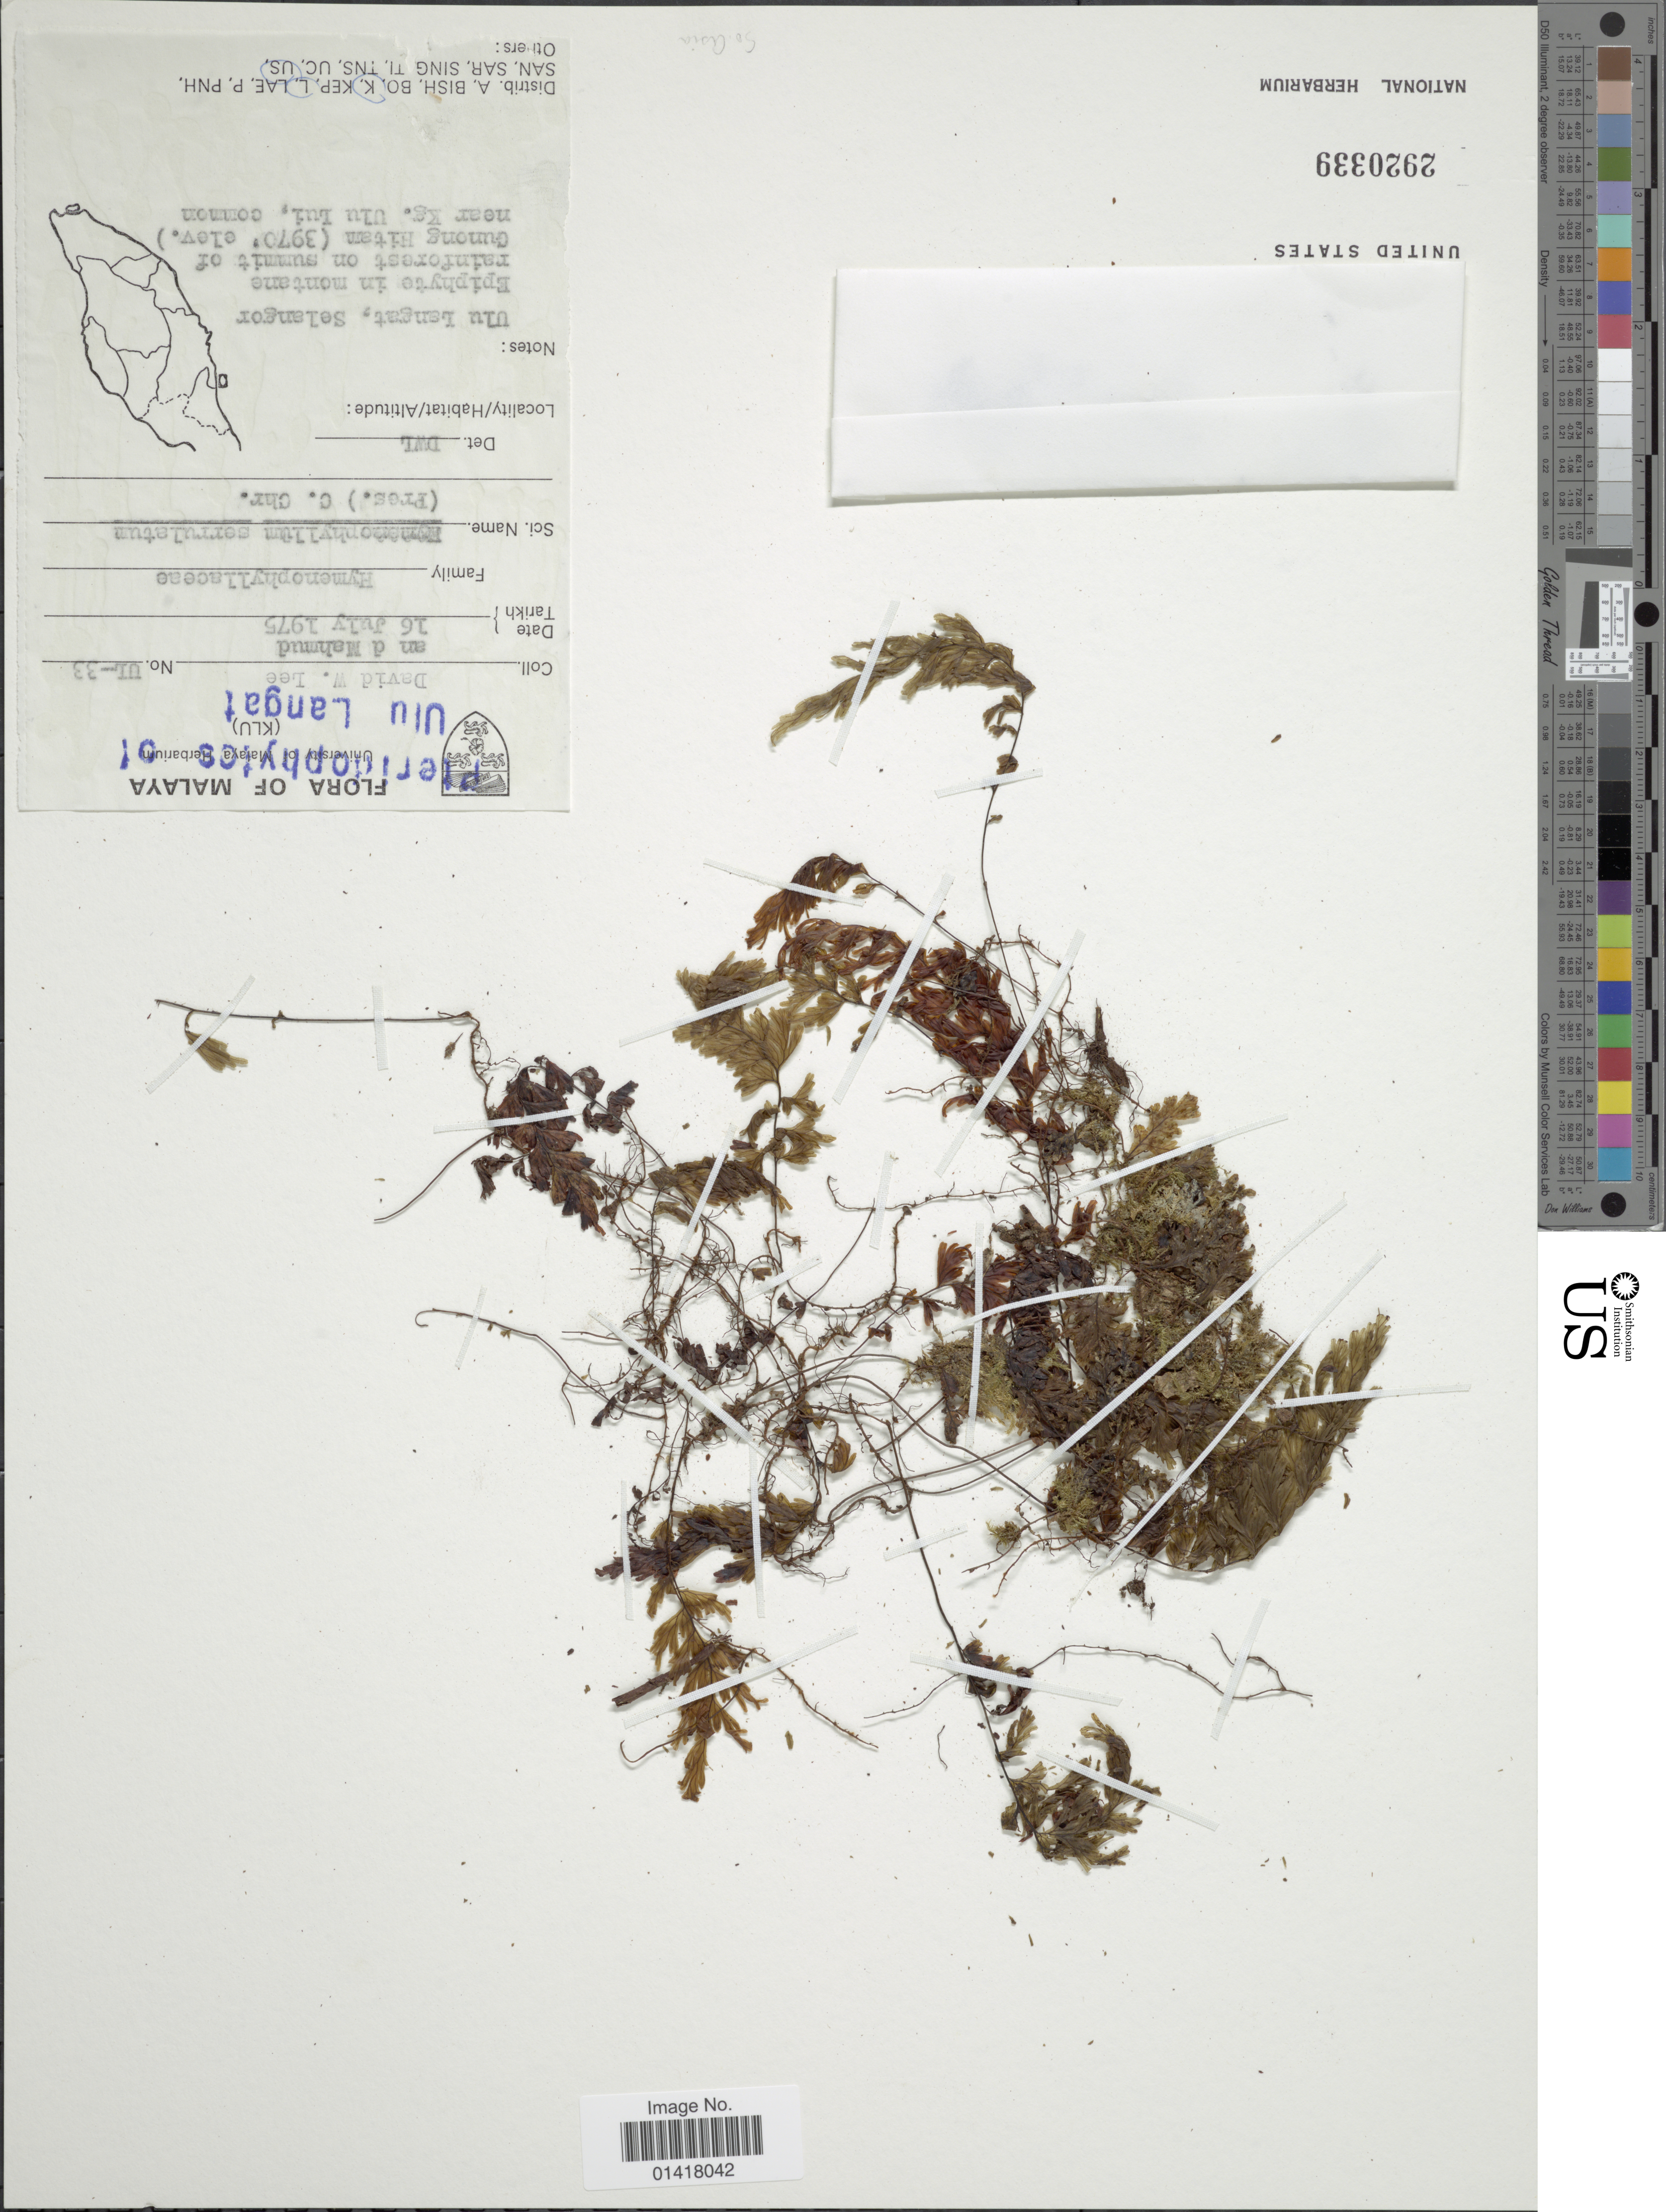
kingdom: Plantae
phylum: Tracheophyta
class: Polypodiopsida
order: Hymenophyllales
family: Hymenophyllaceae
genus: Hymenophyllum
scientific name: Hymenophyllum serrulatum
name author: (C. Presl) C. Chr.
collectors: D. Lee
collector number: UL-33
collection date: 1975-07-16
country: Malaysia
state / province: Selangor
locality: Ulu Langat, Selangor, Epiphyte in montane rainforest on summit of Gunong Hitam, near Kg. Uli Lui, common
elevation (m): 1210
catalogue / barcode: US 2920339